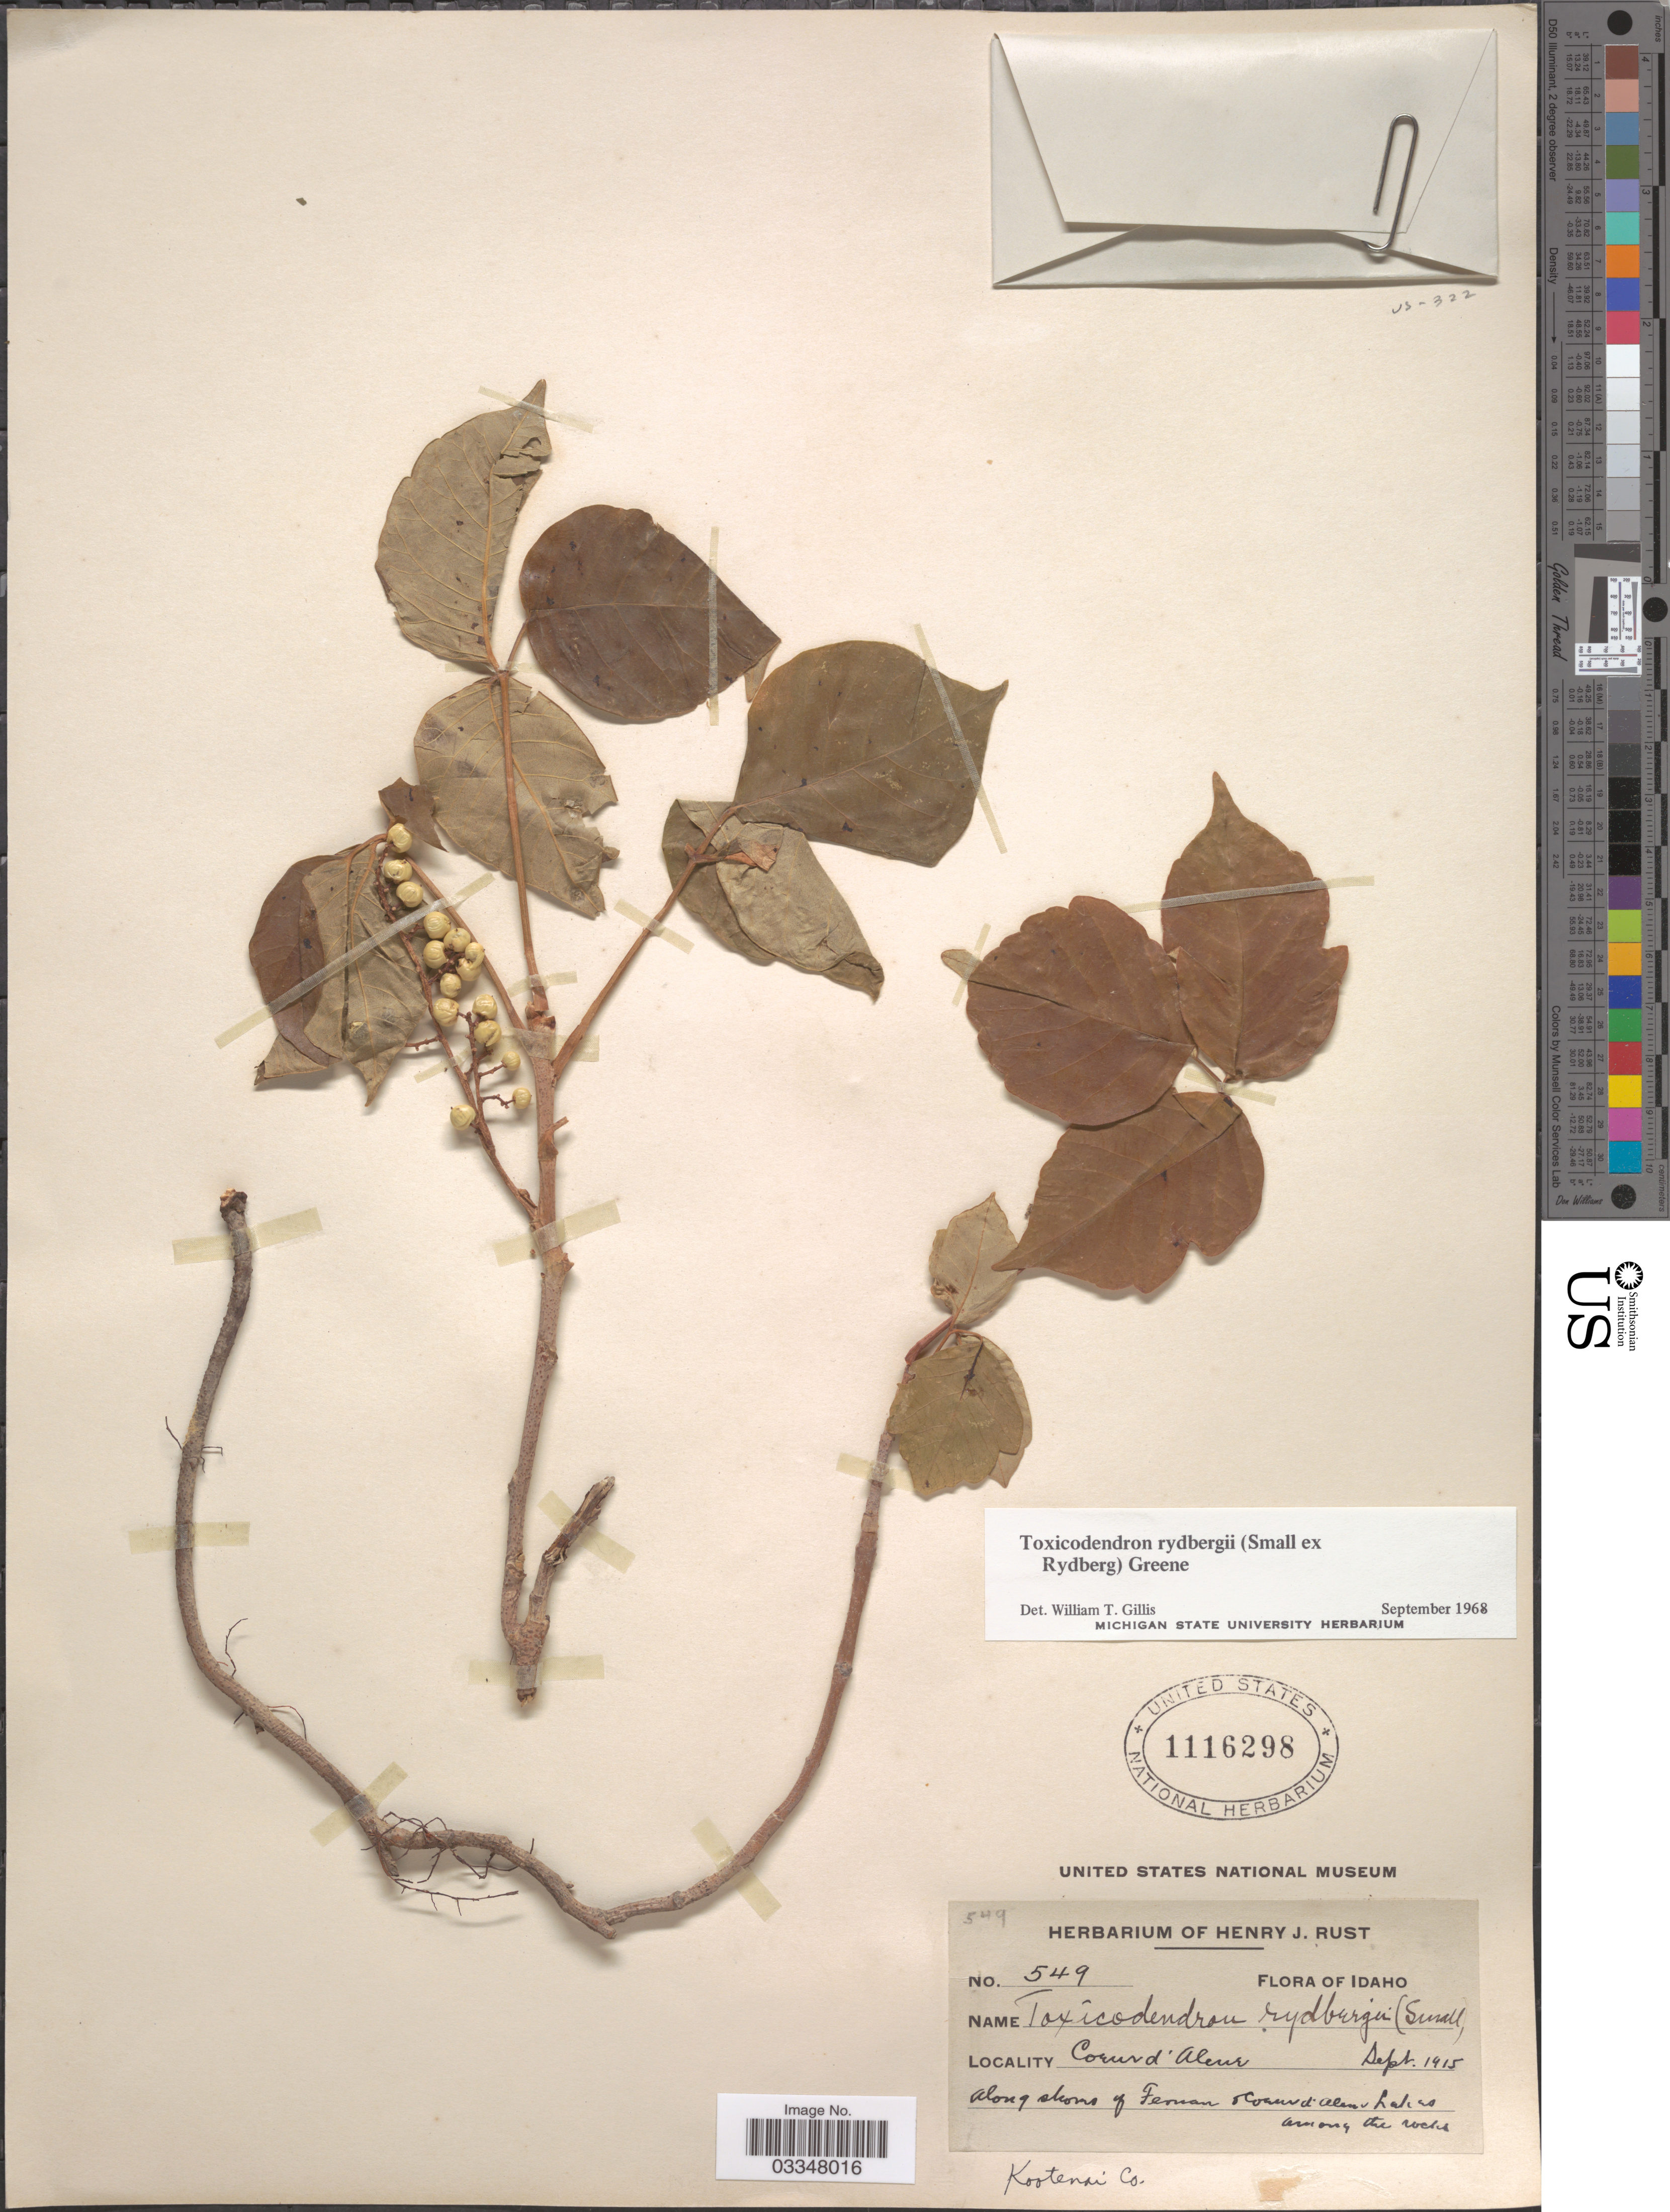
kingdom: Plantae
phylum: Tracheophyta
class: Magnoliopsida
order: Sapindales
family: Anacardiaceae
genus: Toxicodendron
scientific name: Toxicodendron radicans subsp. rydbergii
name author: (Small & Rydb.) Á. Löve & D. Löve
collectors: ex herb. Henry J. Rust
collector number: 549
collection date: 1915-09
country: United States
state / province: Idaho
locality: Coeur d'Alene. Along shores of Fernan & Coeur d'Alene Lakes among the rocks. Kootenai Co.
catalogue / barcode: US 1116298